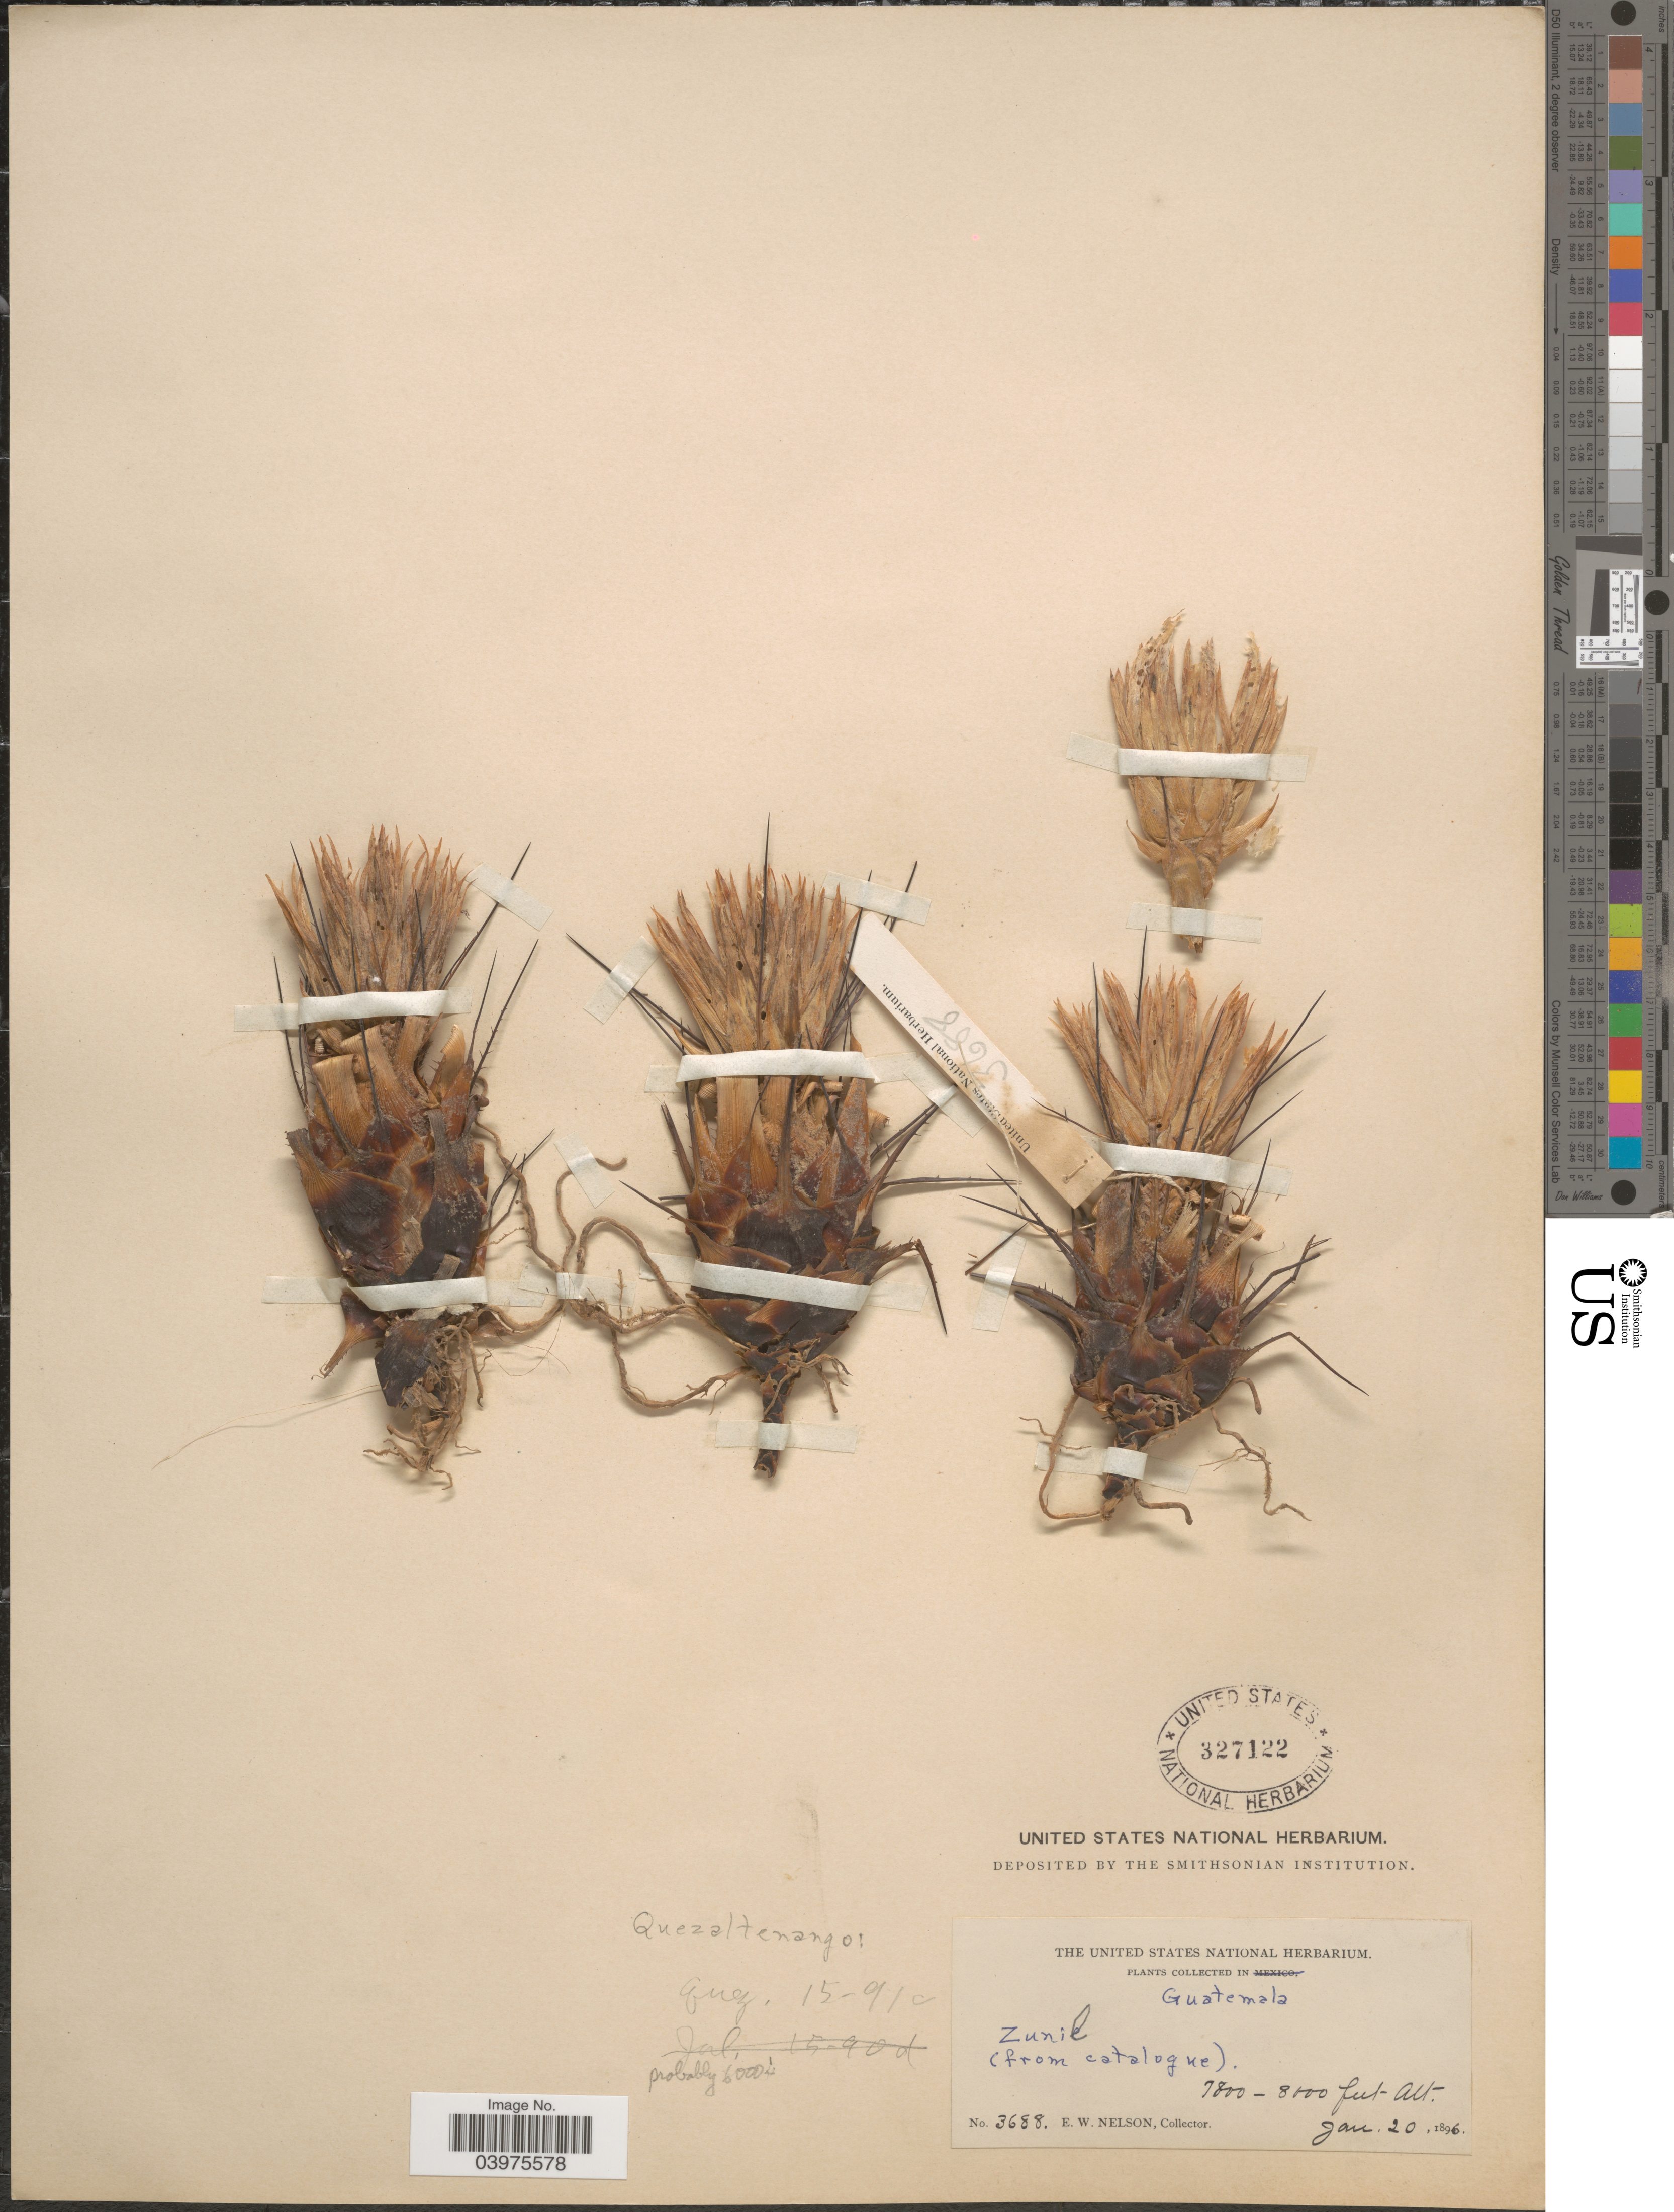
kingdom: Plantae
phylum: Tracheophyta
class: Liliopsida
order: Poales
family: Bromeliaceae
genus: Pitcairnia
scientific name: Pitcairnia heterophylla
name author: (Lindl.) Beer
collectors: E. W. Nelson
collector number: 3688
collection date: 1896-01-20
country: Guatemala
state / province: Quetzaltenango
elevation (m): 2377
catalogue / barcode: US 327122